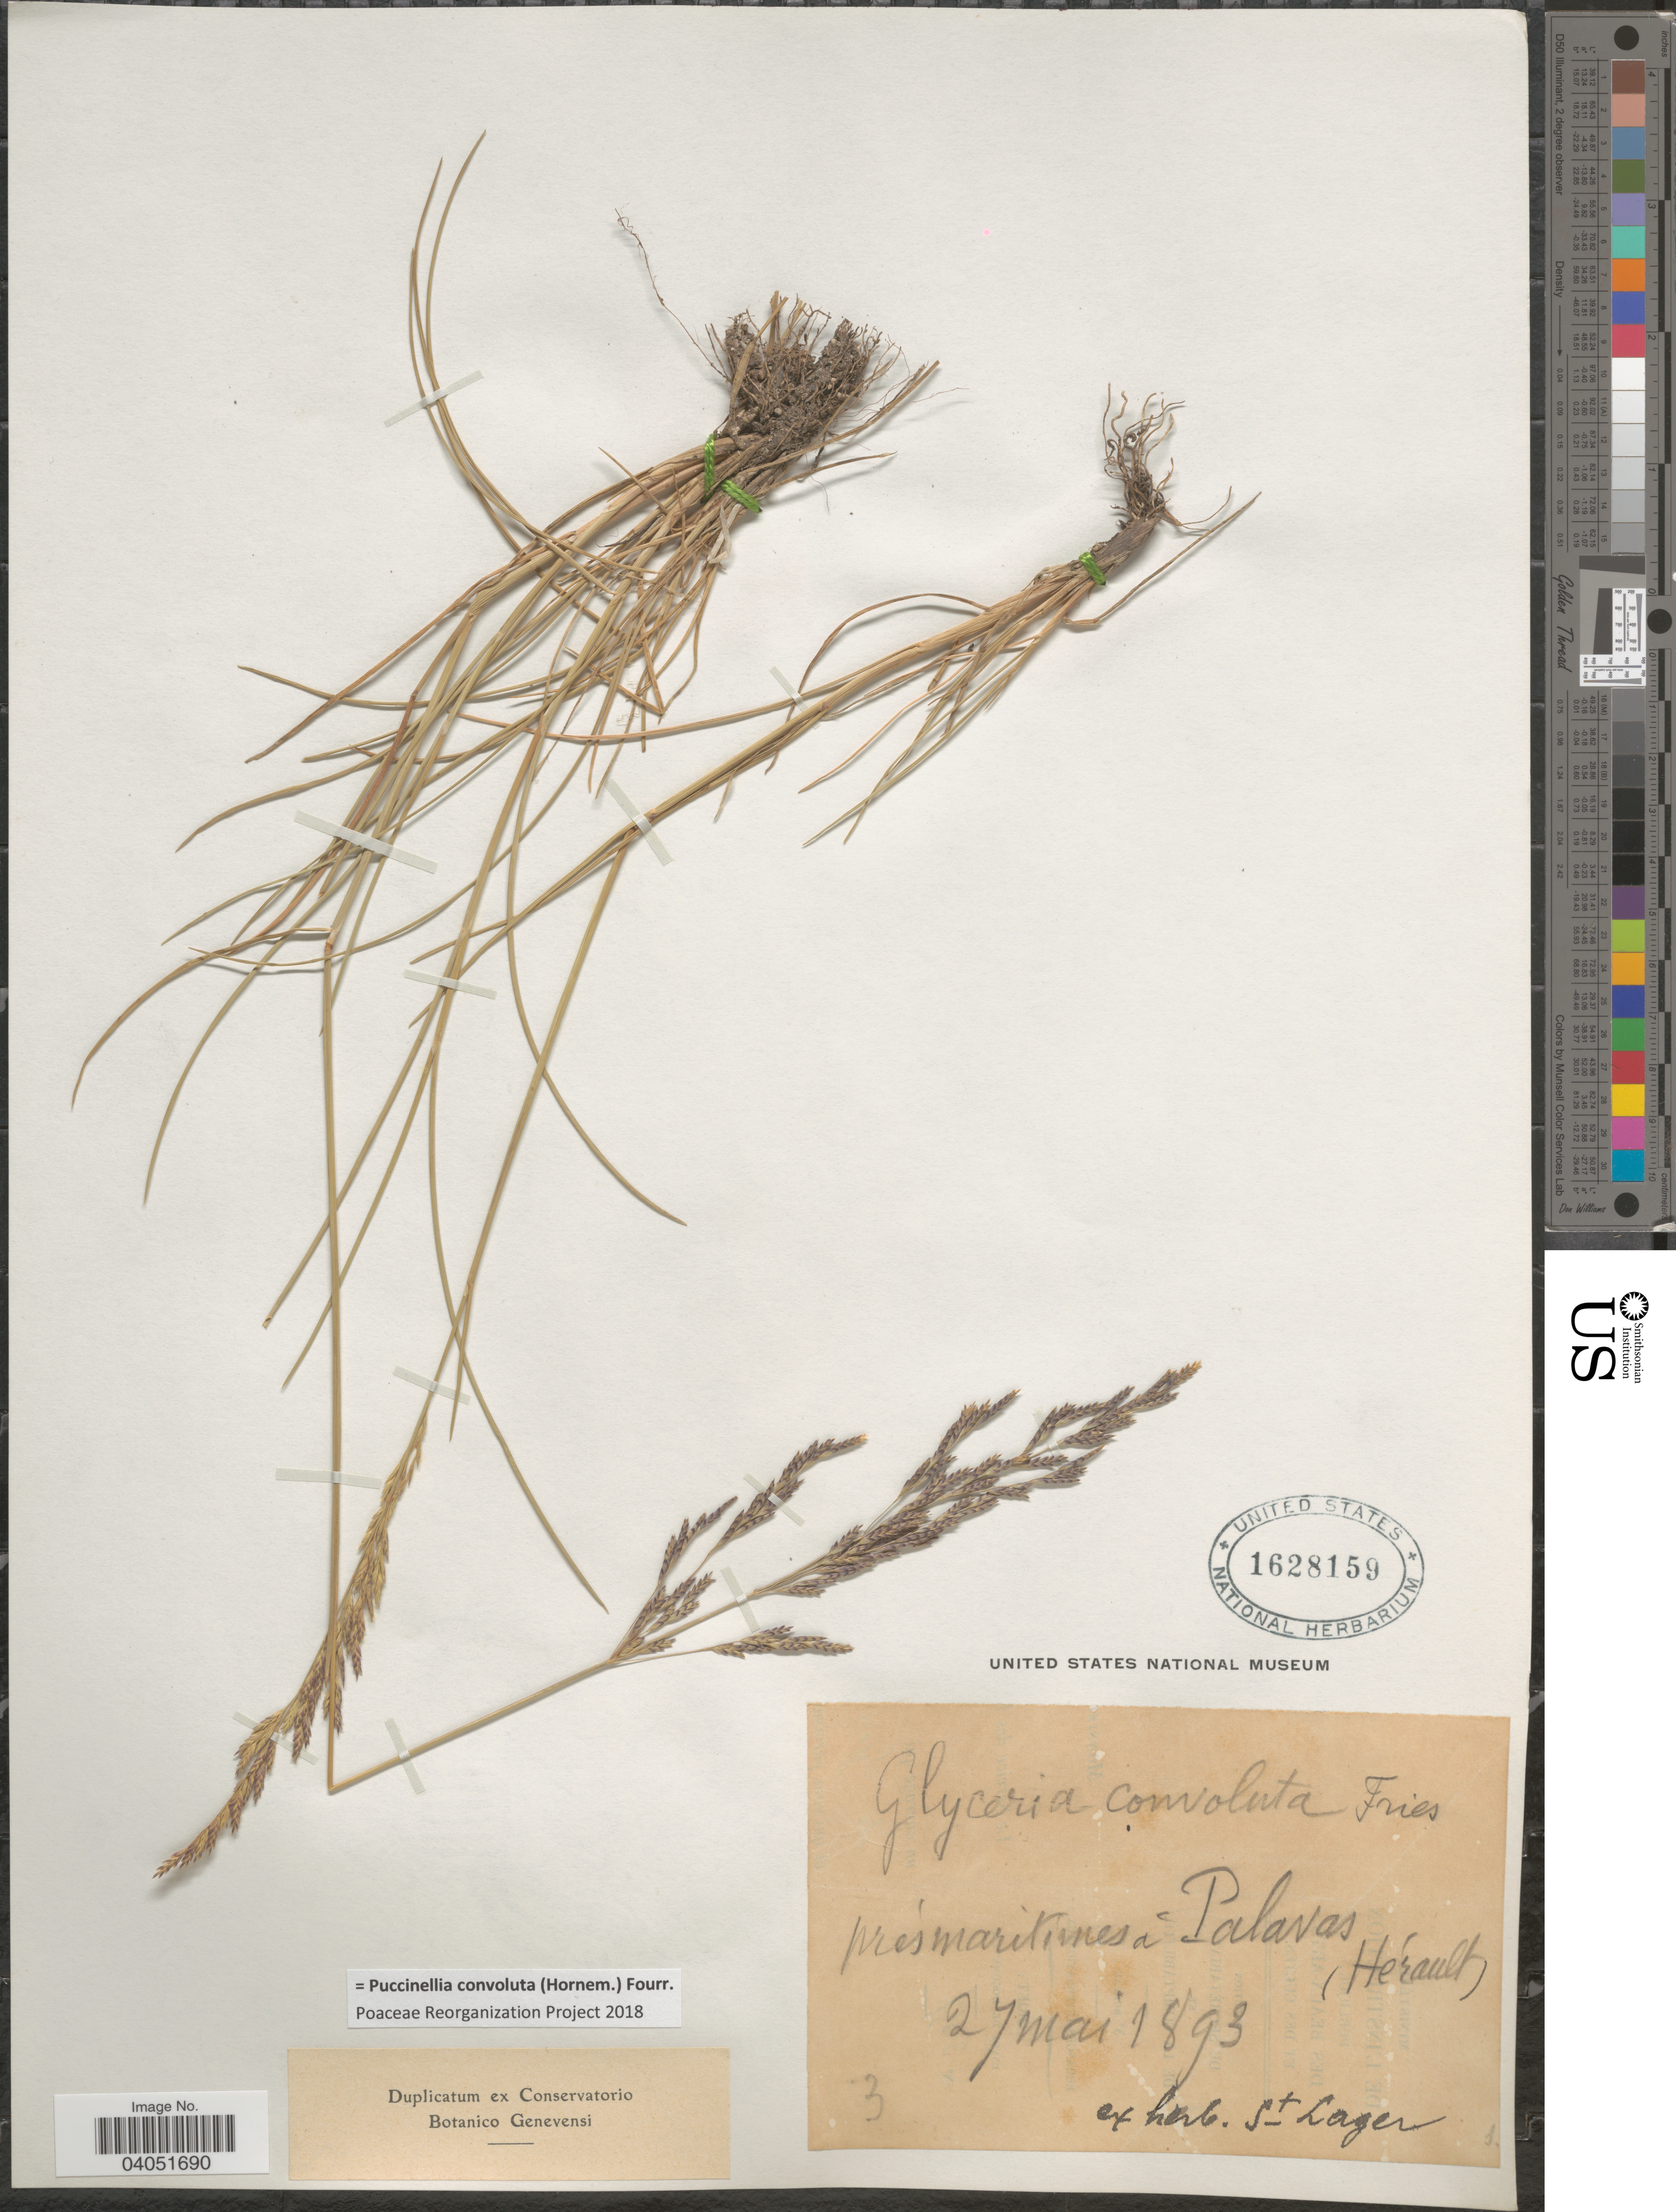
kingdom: Plantae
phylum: Tracheophyta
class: Liliopsida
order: Poales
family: Poaceae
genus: Puccinellia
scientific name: Puccinellia convoluta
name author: (Hornem.) Fourr.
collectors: Ex herb. St. Lager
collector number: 3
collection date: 1893-05-27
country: France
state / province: Occitanie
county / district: Hérault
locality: Près maritimes à Palavas (Hérault).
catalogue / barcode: US 1628159